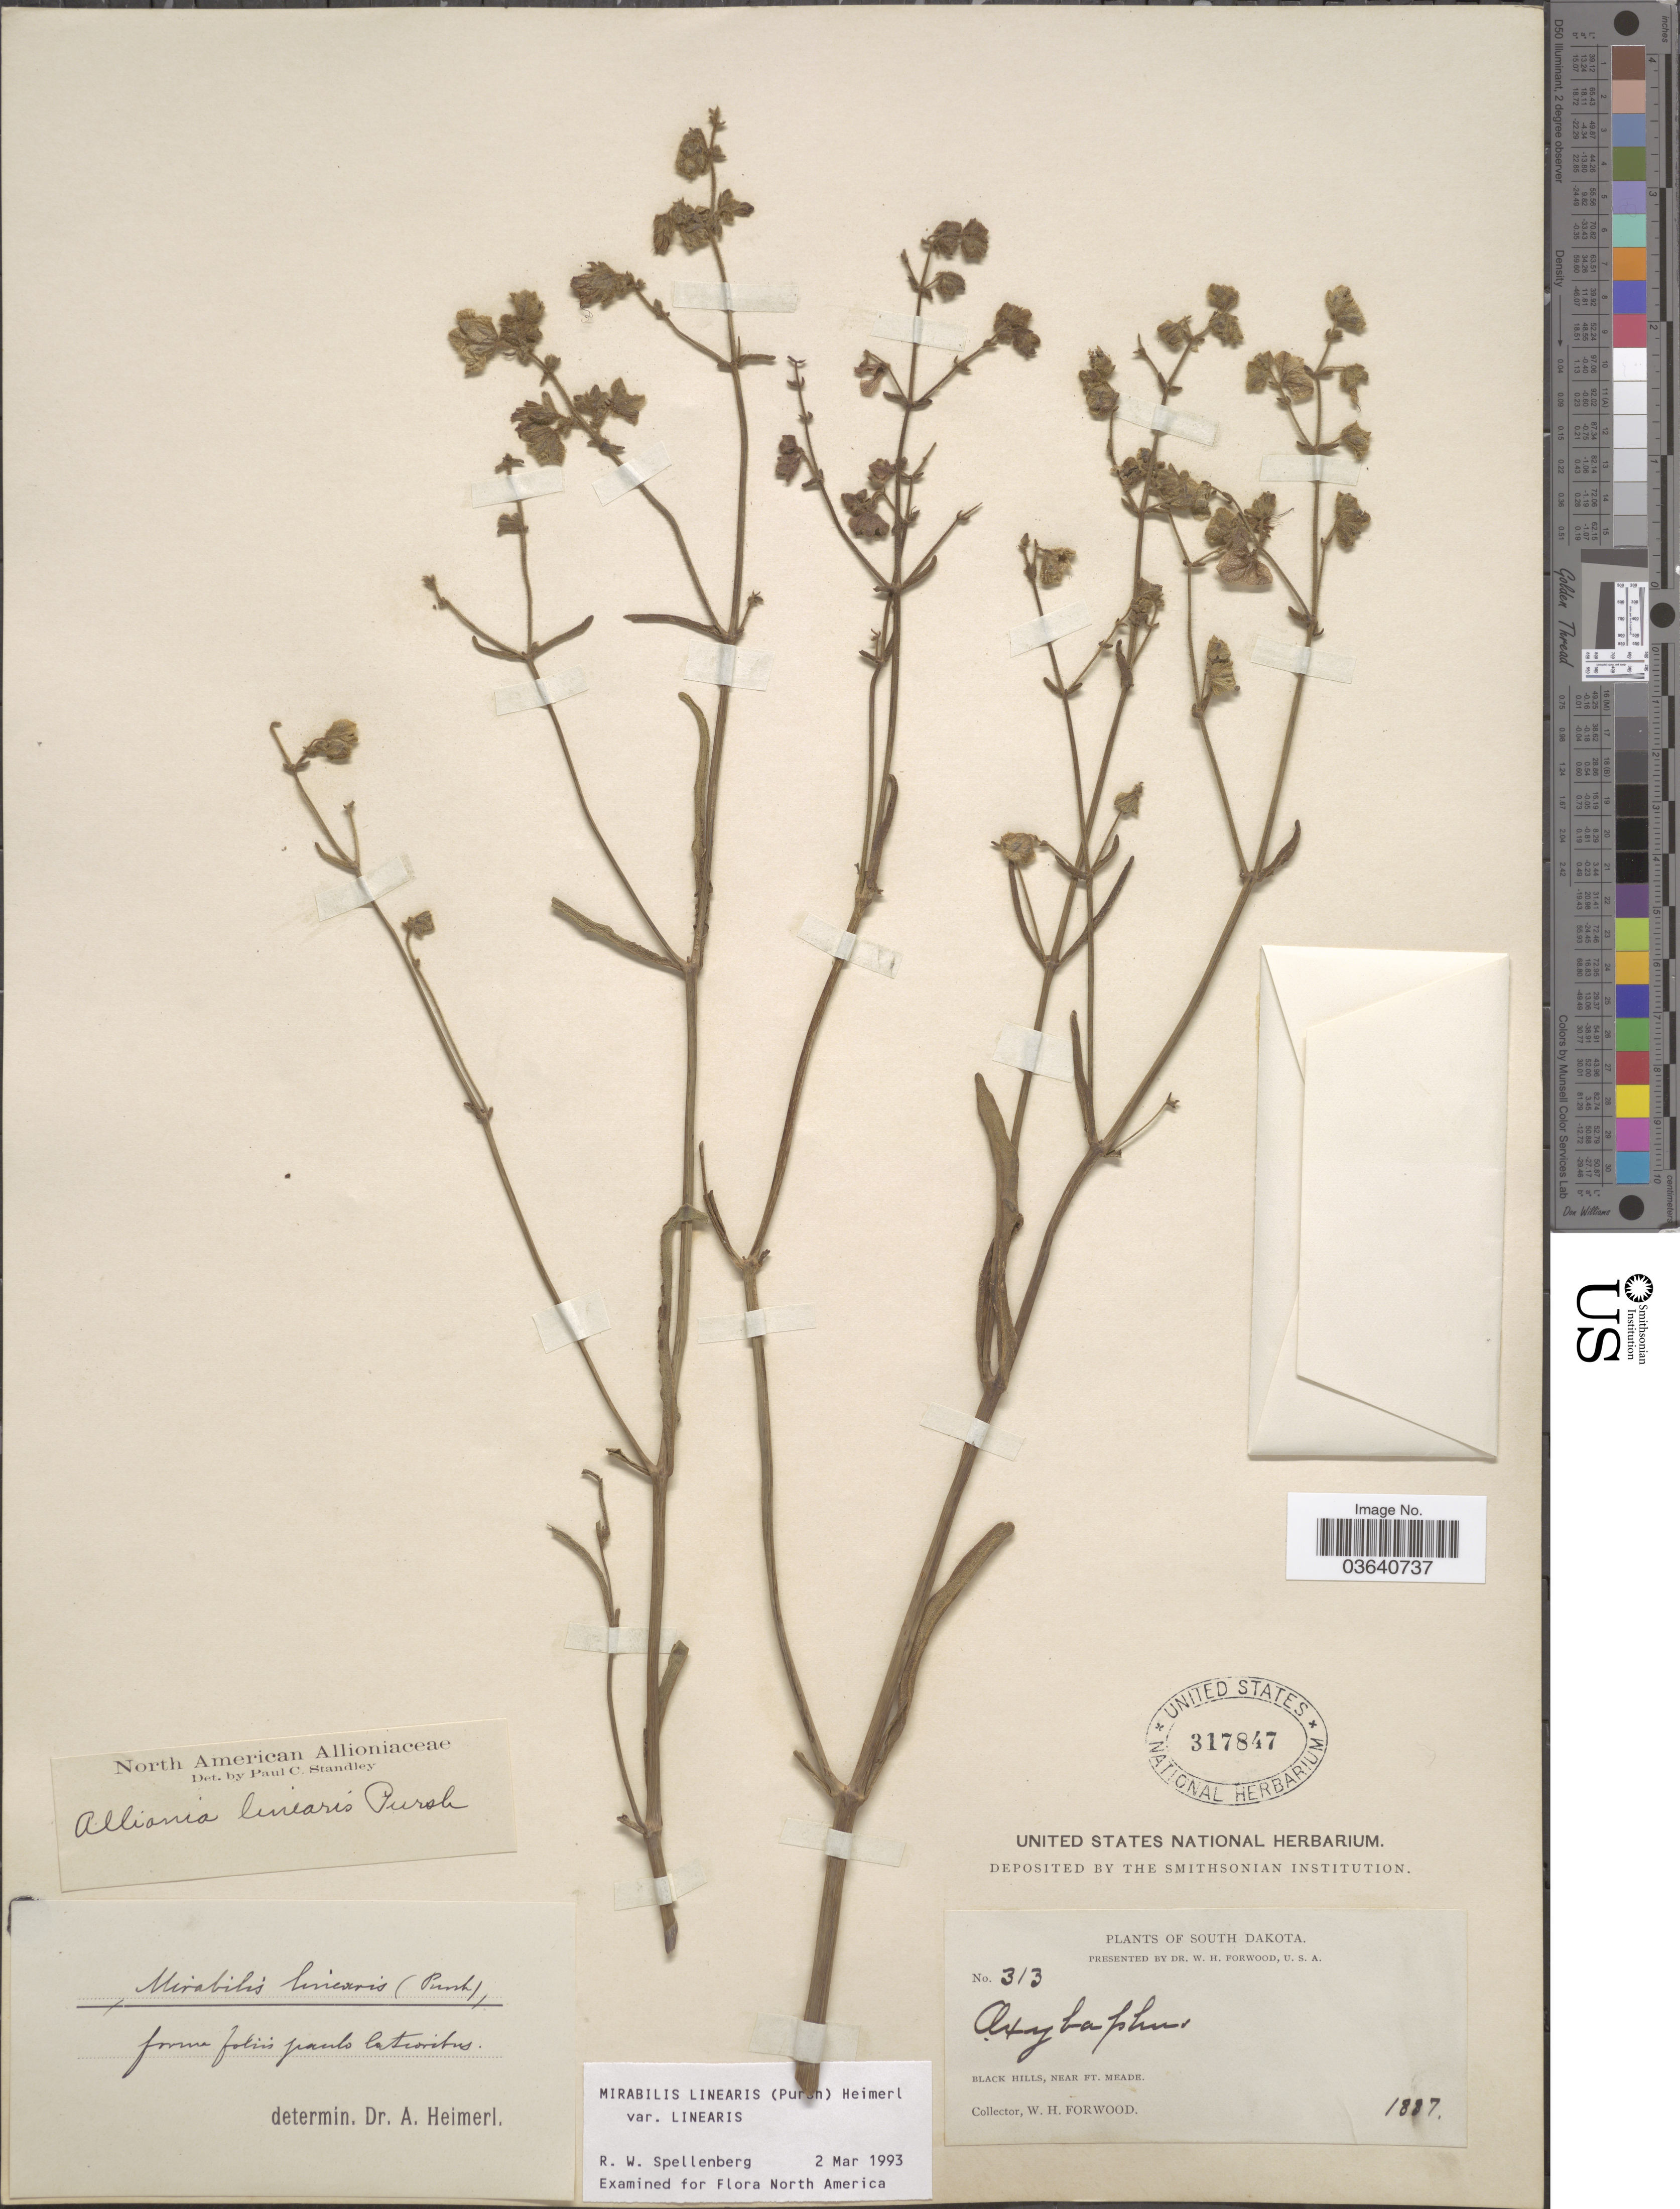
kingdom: Plantae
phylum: Tracheophyta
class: Magnoliopsida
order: Caryophyllales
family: Nyctaginaceae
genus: Mirabilis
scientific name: Mirabilis linearis var. linearis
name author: (Pursh) Heimerl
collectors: W. Forwood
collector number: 313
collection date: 1837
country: United States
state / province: South Dakota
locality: Black Hills, near Ft. Meade.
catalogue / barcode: US 317847